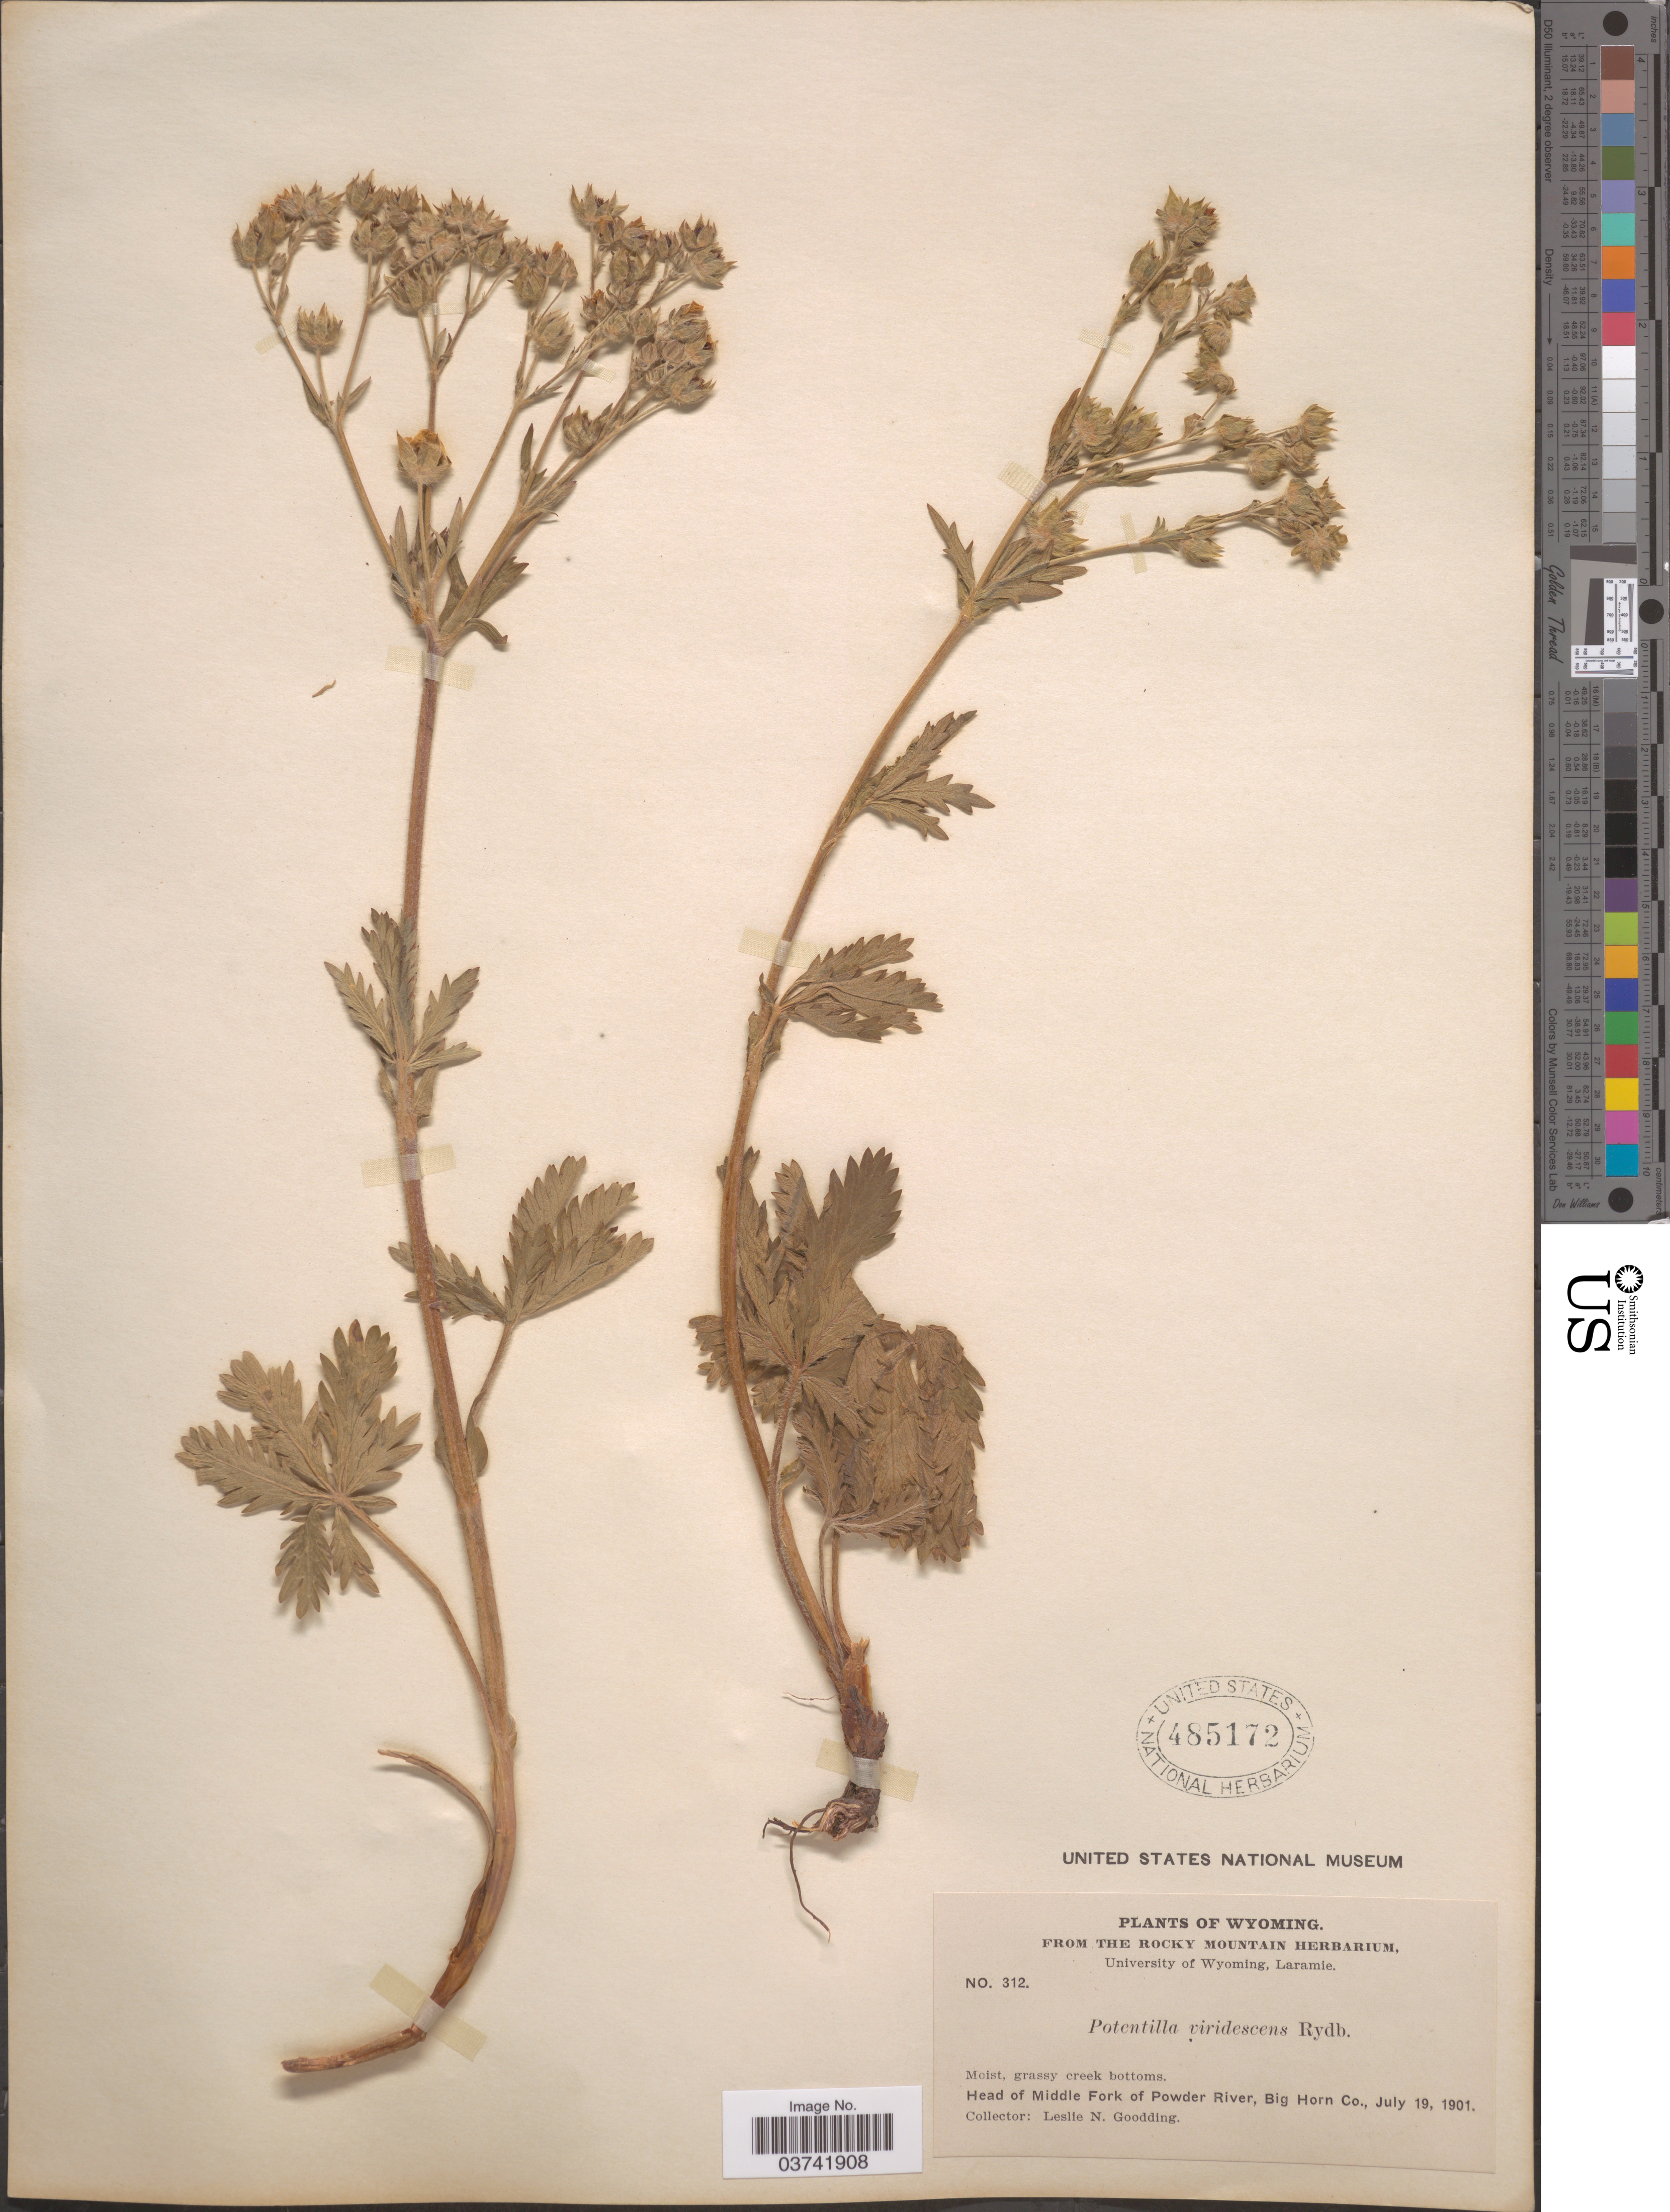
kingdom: Plantae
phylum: Tracheophyta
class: Magnoliopsida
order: Rosales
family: Rosaceae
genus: Potentilla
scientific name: Potentilla viridescens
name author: Rydb.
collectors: L. N. Goodding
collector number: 312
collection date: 1901-07-19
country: United States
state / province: Wyoming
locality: Head of Middle Fork of Powder River, Big Horn Co.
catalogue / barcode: US 485172